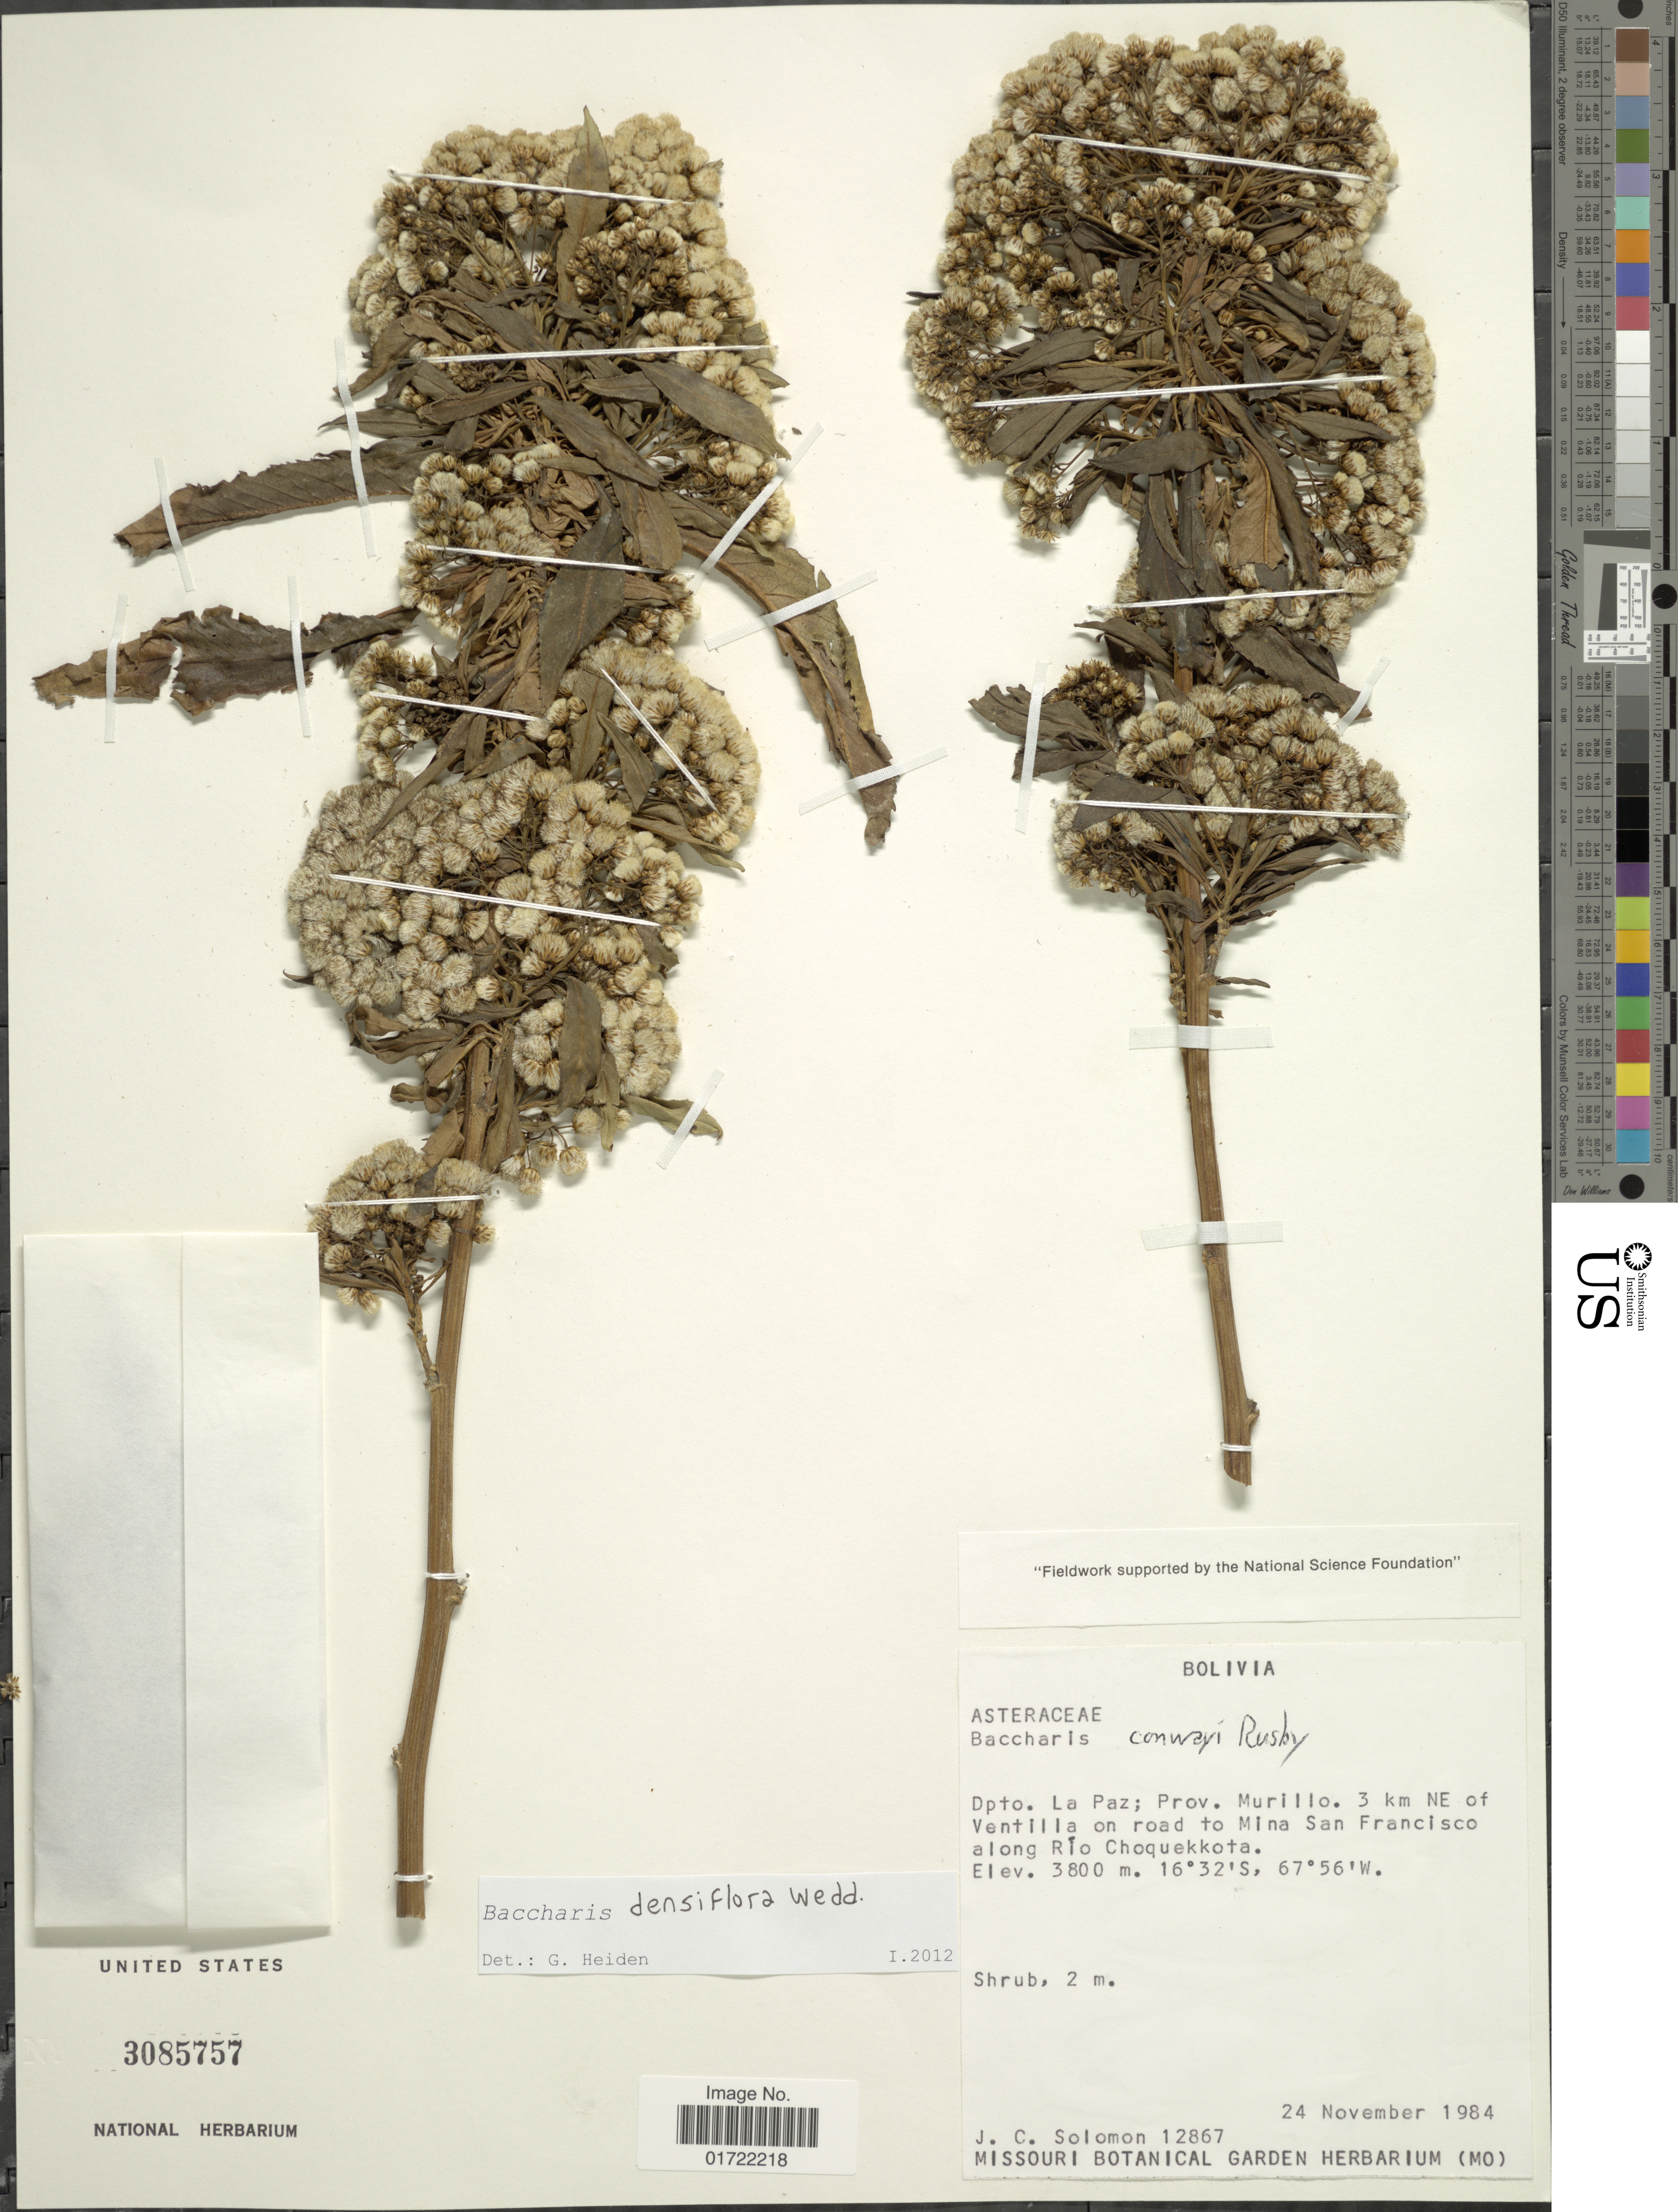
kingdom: Plantae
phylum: Tracheophyta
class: Magnoliopsida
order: Asterales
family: Asteraceae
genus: Baccharis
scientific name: Baccharis densifolia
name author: Rusby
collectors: J. C. Solomon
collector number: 12867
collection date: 1984-11-24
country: Bolivia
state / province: La Paz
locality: Dpto. La Paz, Prov. Murillo, 3 km NE of Ventilla on road to Mina San Francisco along Rio Choquekkota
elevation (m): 3800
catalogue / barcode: US 3085757